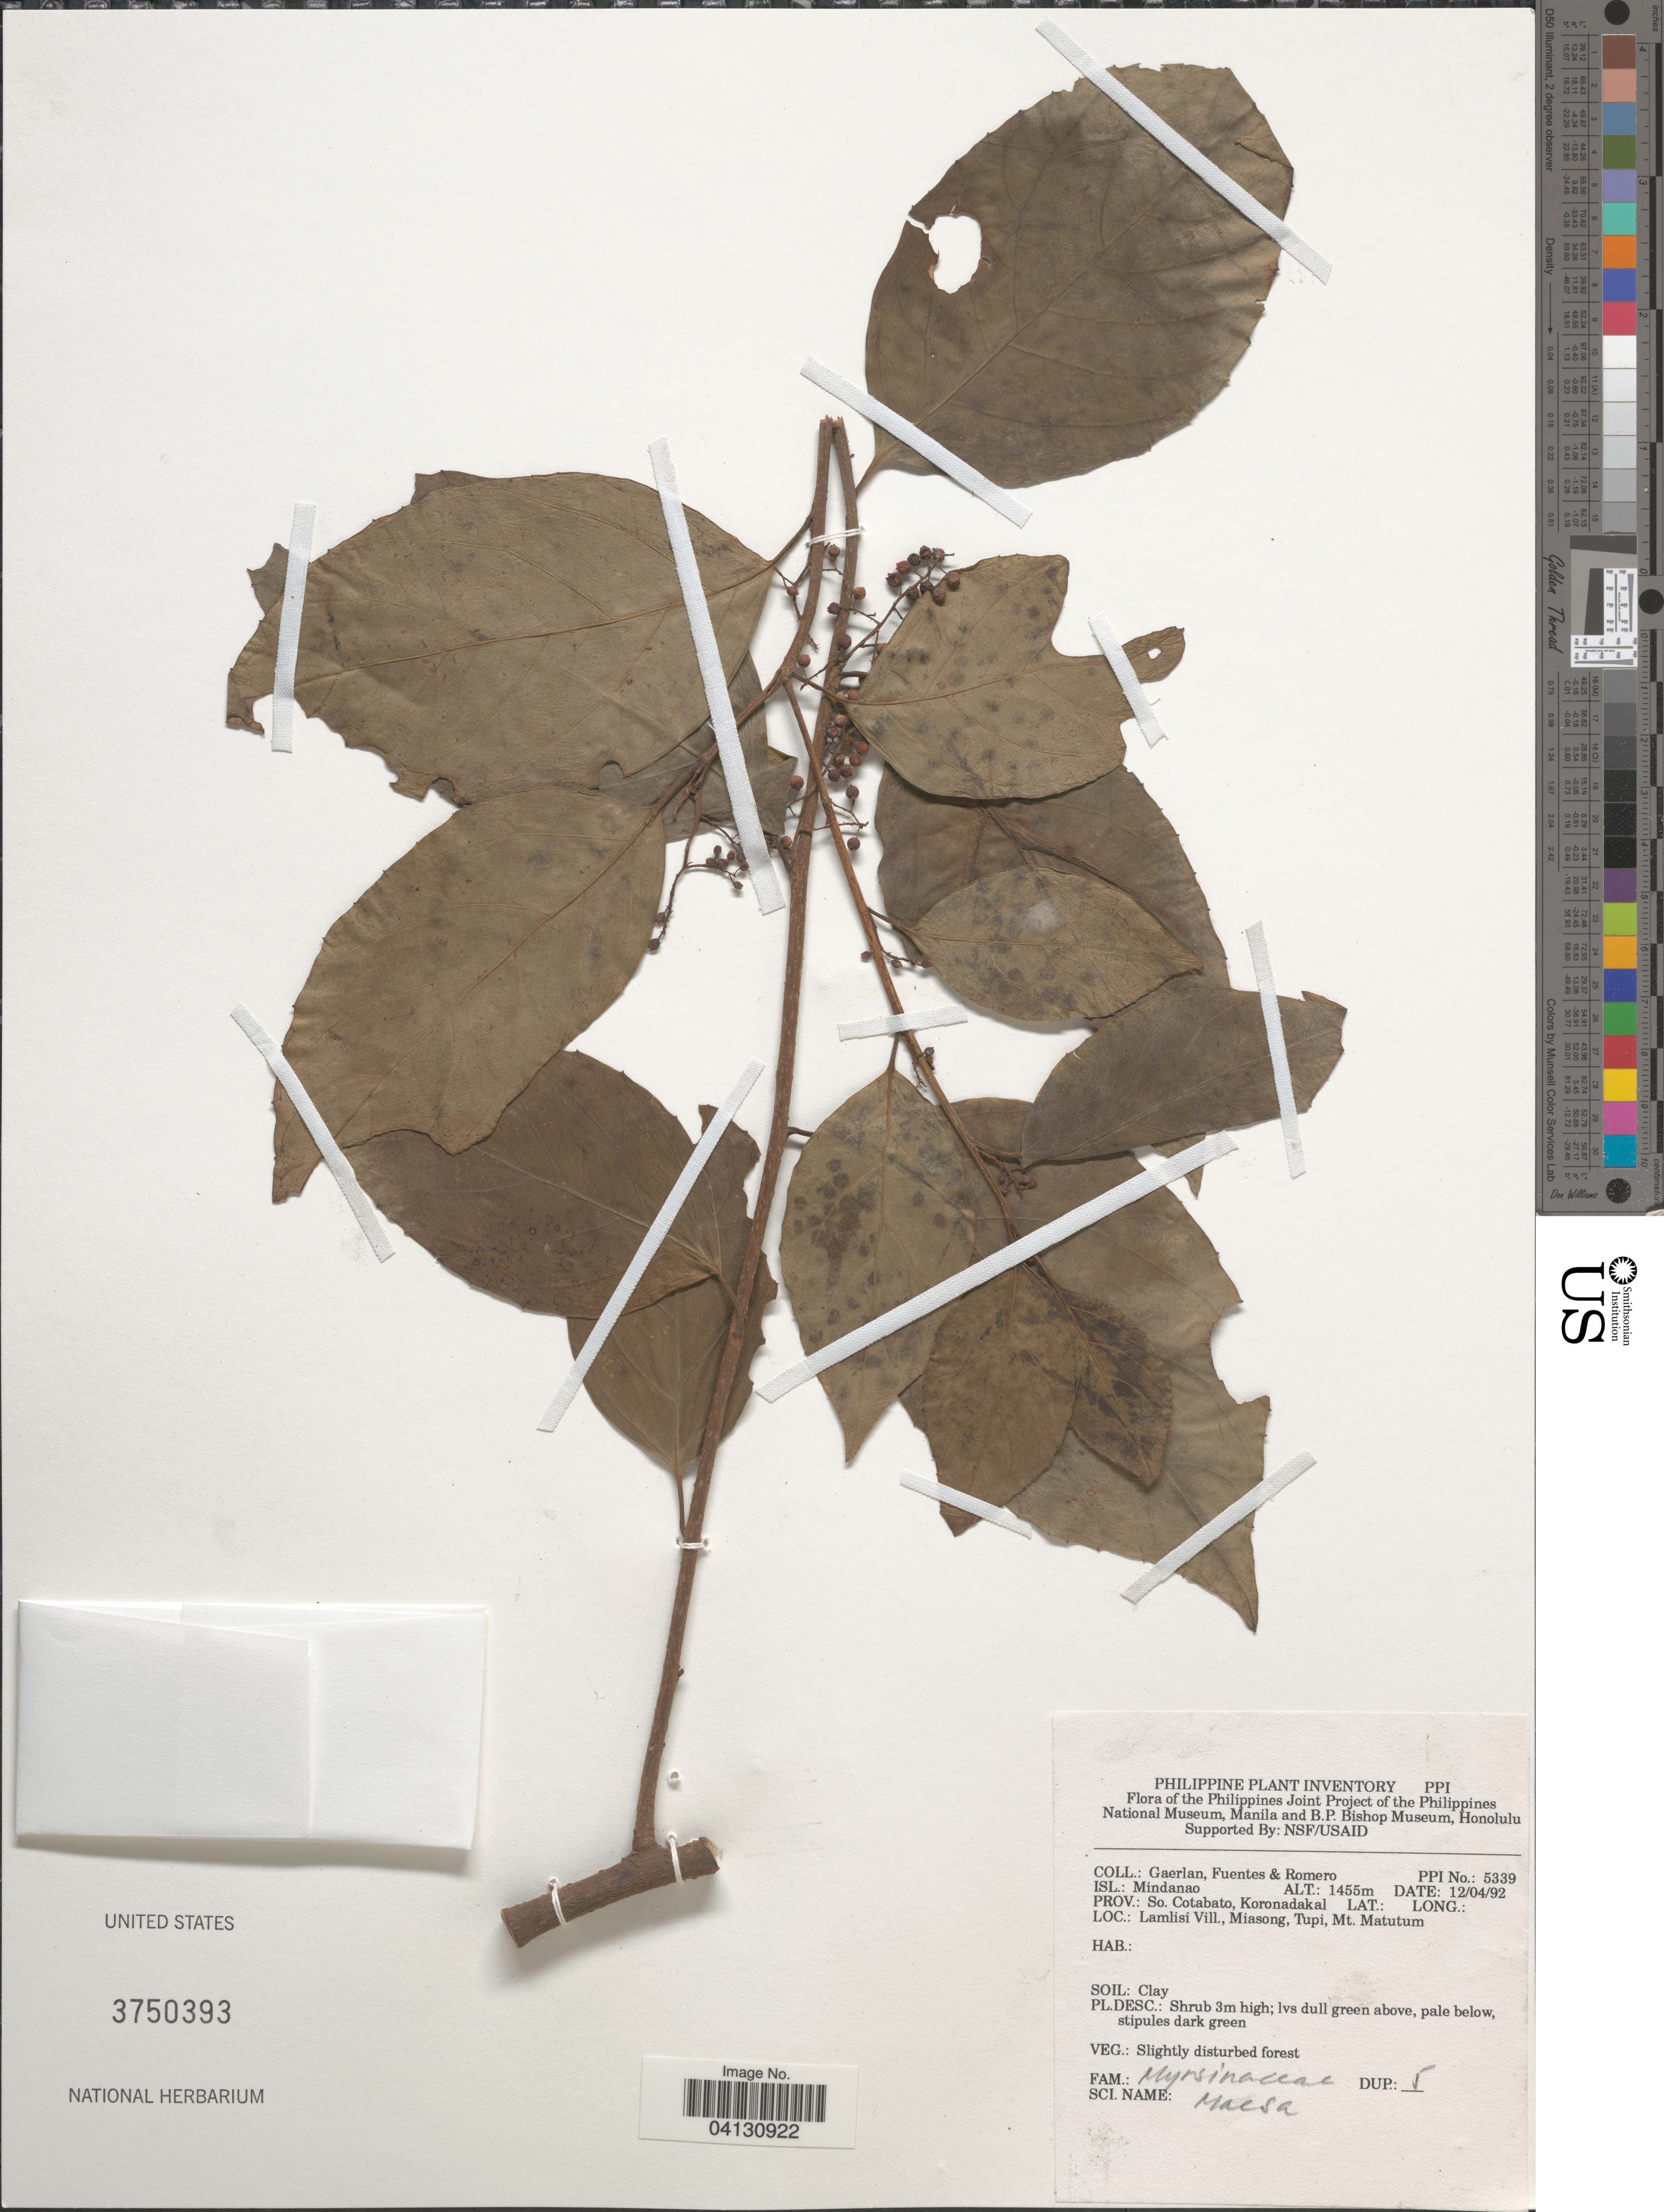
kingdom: Plantae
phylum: Tracheophyta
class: Magnoliopsida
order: Ericales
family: Primulaceae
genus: Maesa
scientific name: Maesa sp.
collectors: Gaerlan, -. Fuentes & -. Romero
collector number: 539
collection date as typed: Transcribed d/m/y: 12/4/92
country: Philippines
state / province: Soccsksargen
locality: Isl.: Mindanao. Prov.: So. Cotabato, Koronadakal. Lamlisi Vill, Miasong, Tupi, Mt. Matutum.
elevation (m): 1455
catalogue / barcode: US 3750393